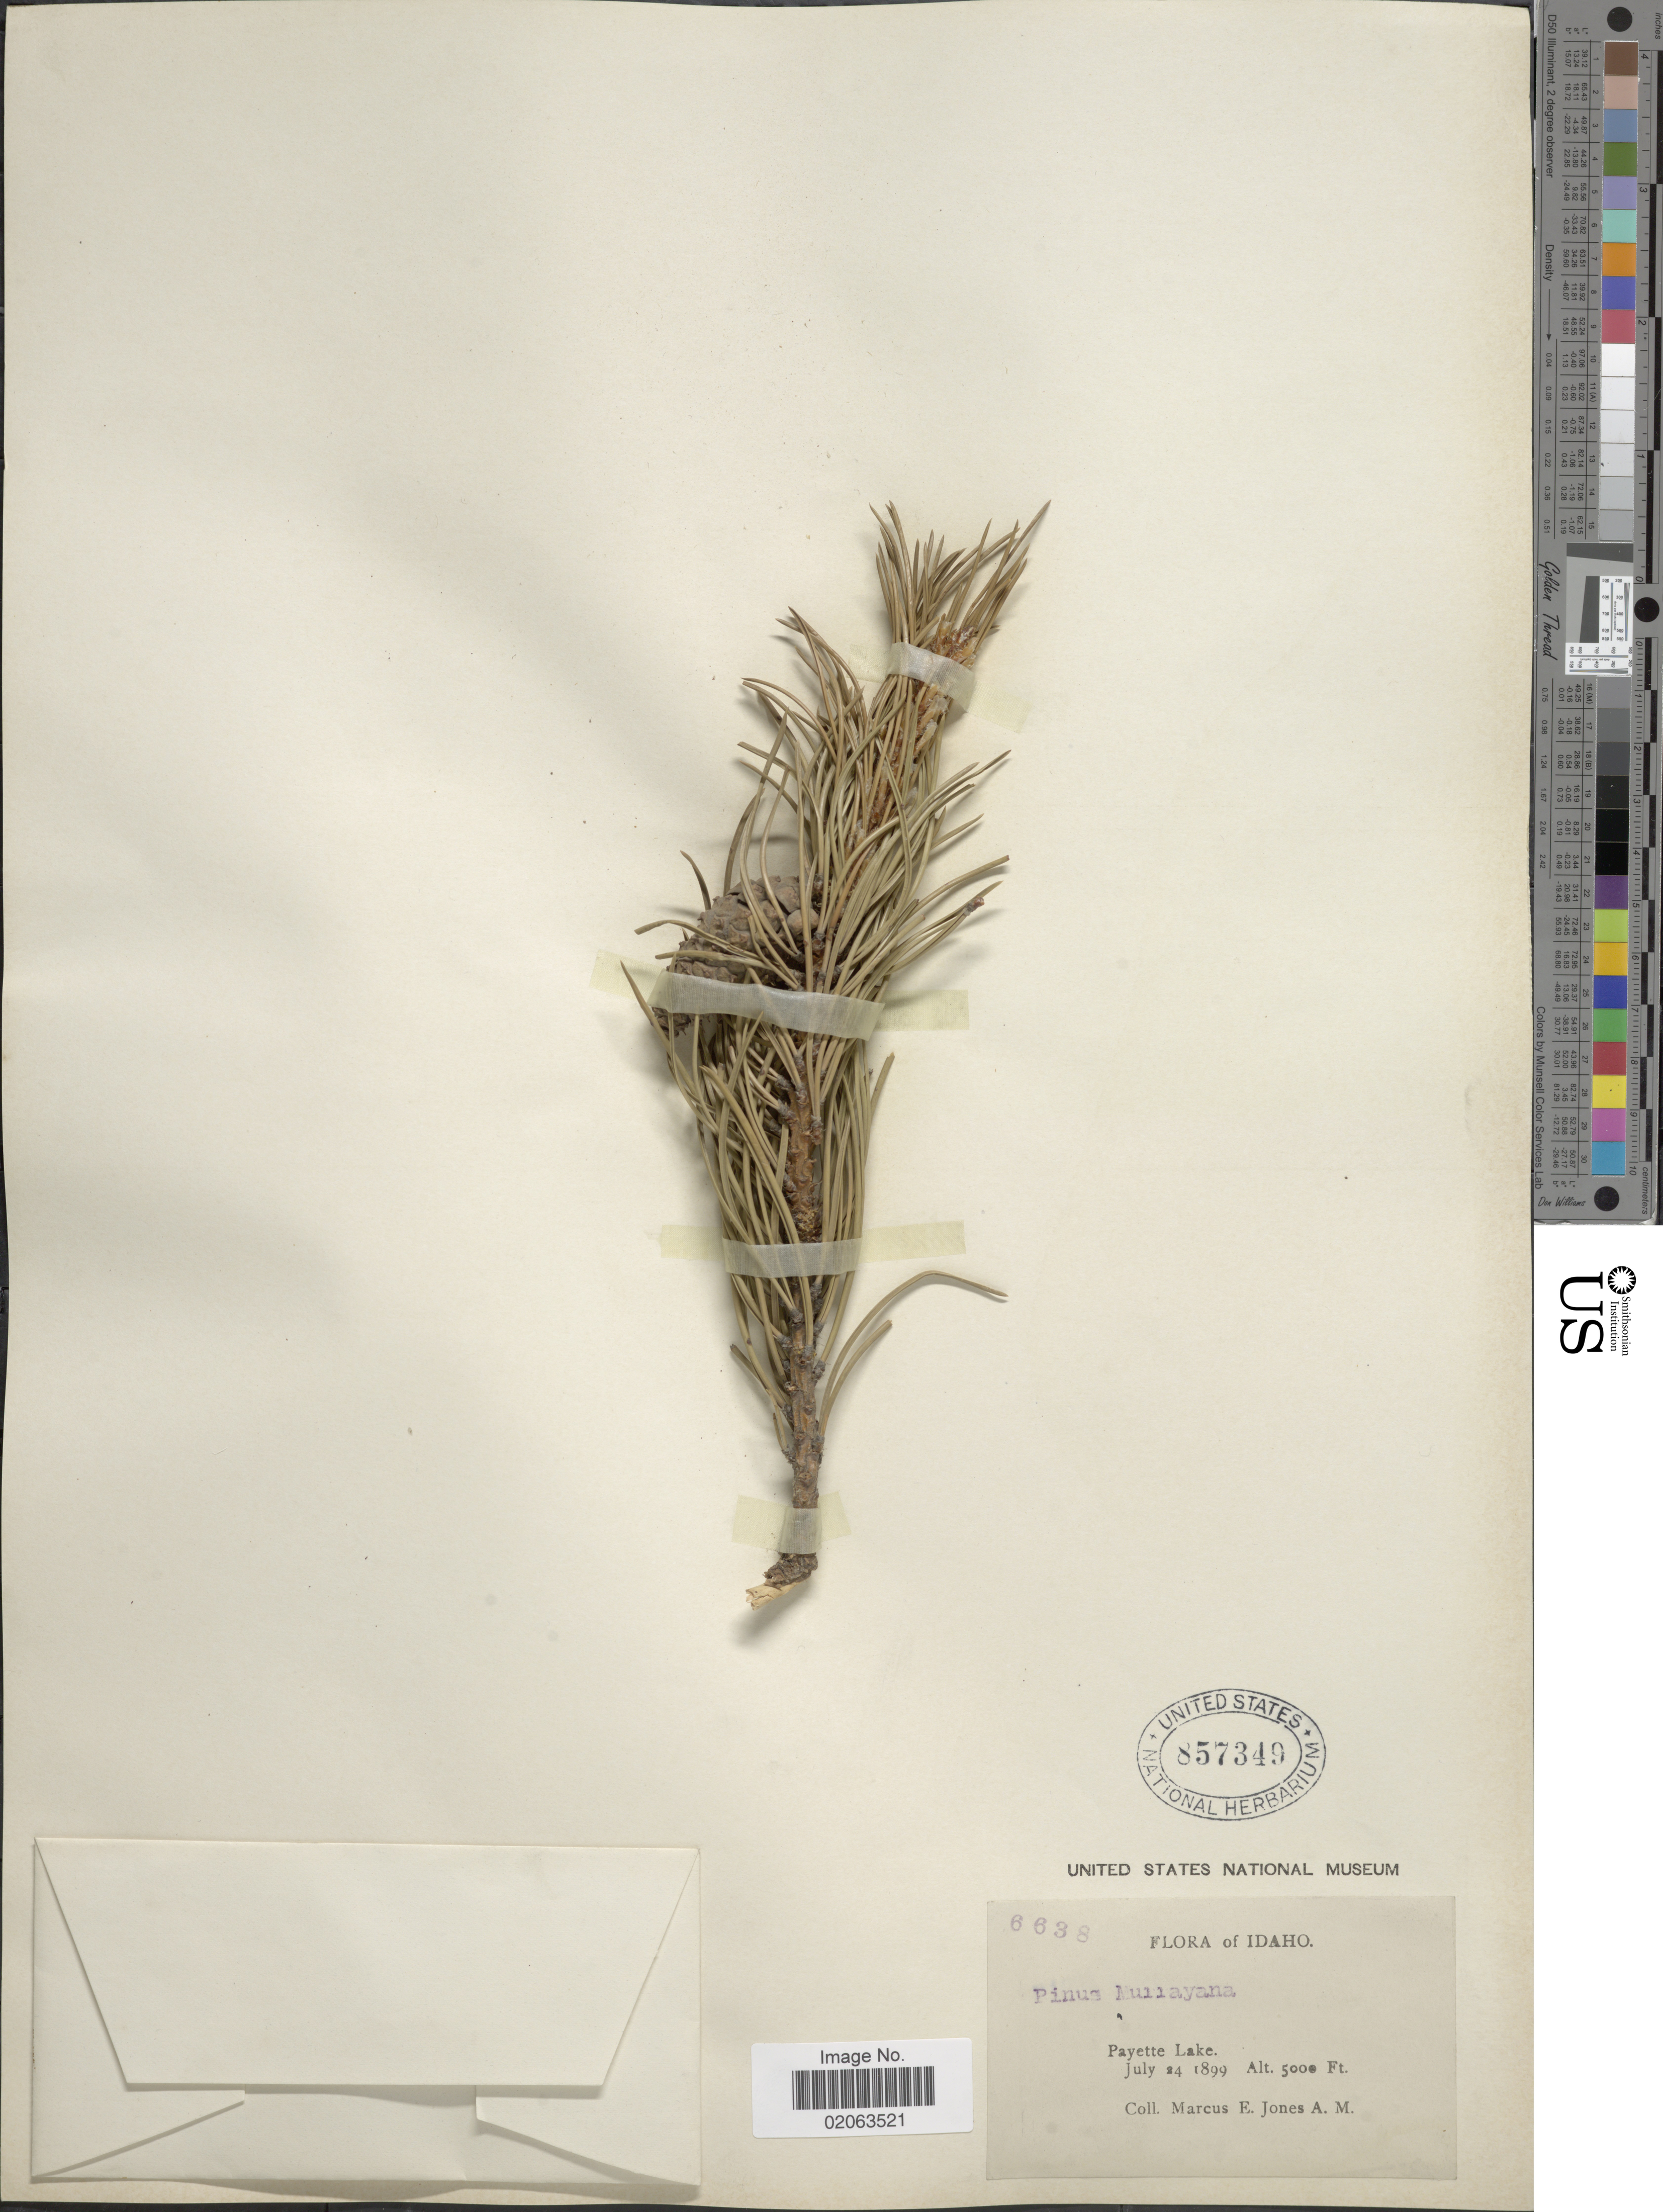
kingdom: Plantae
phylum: Tracheophyta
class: Pinopsida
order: Pinales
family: Pinaceae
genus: Pinus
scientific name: Pinus contorta var. latifolia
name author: Engelm. ex S. Watson in C. King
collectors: M. E. Jones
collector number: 6638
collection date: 1899-07-24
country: United States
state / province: Idaho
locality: Idaho. Payette Lake.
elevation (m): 1524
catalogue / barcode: US 857349